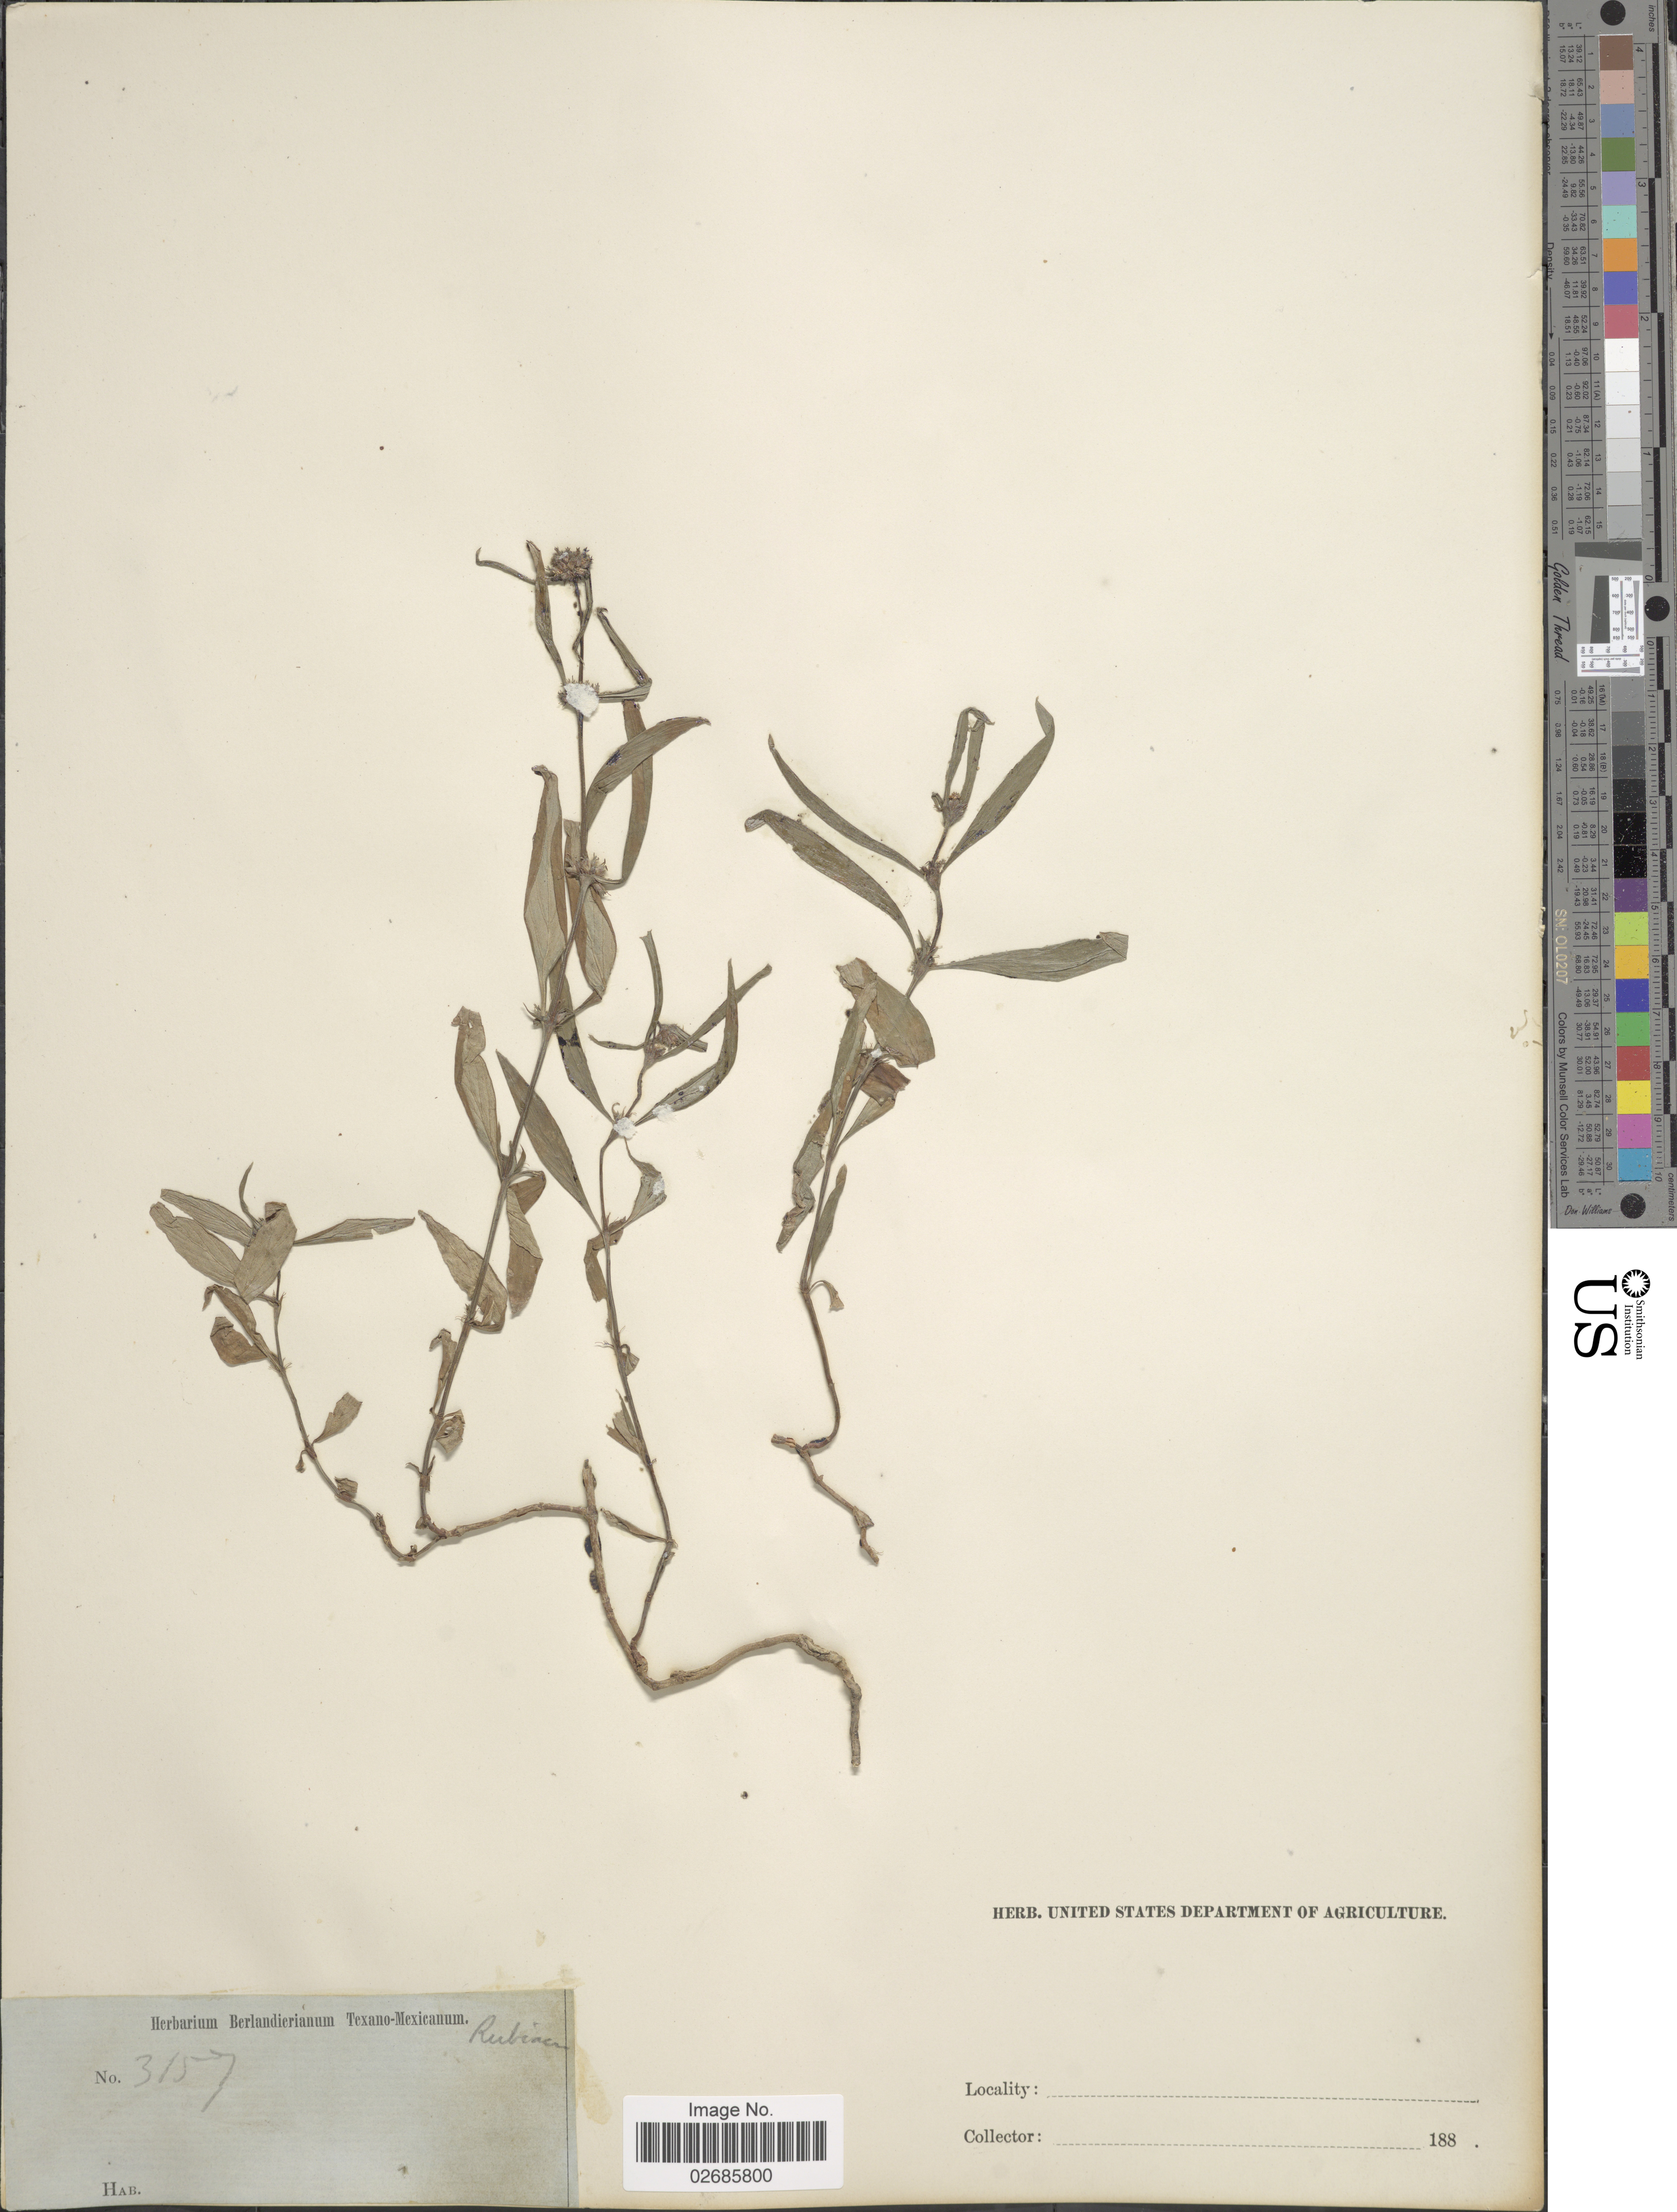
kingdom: Plantae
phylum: Tracheophyta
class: Magnoliopsida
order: Gentianales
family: Rubiaceae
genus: Borreria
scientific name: Borreria sp.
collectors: ex Herb. Berlandierianum Texano-Mexicanum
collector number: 3157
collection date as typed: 188